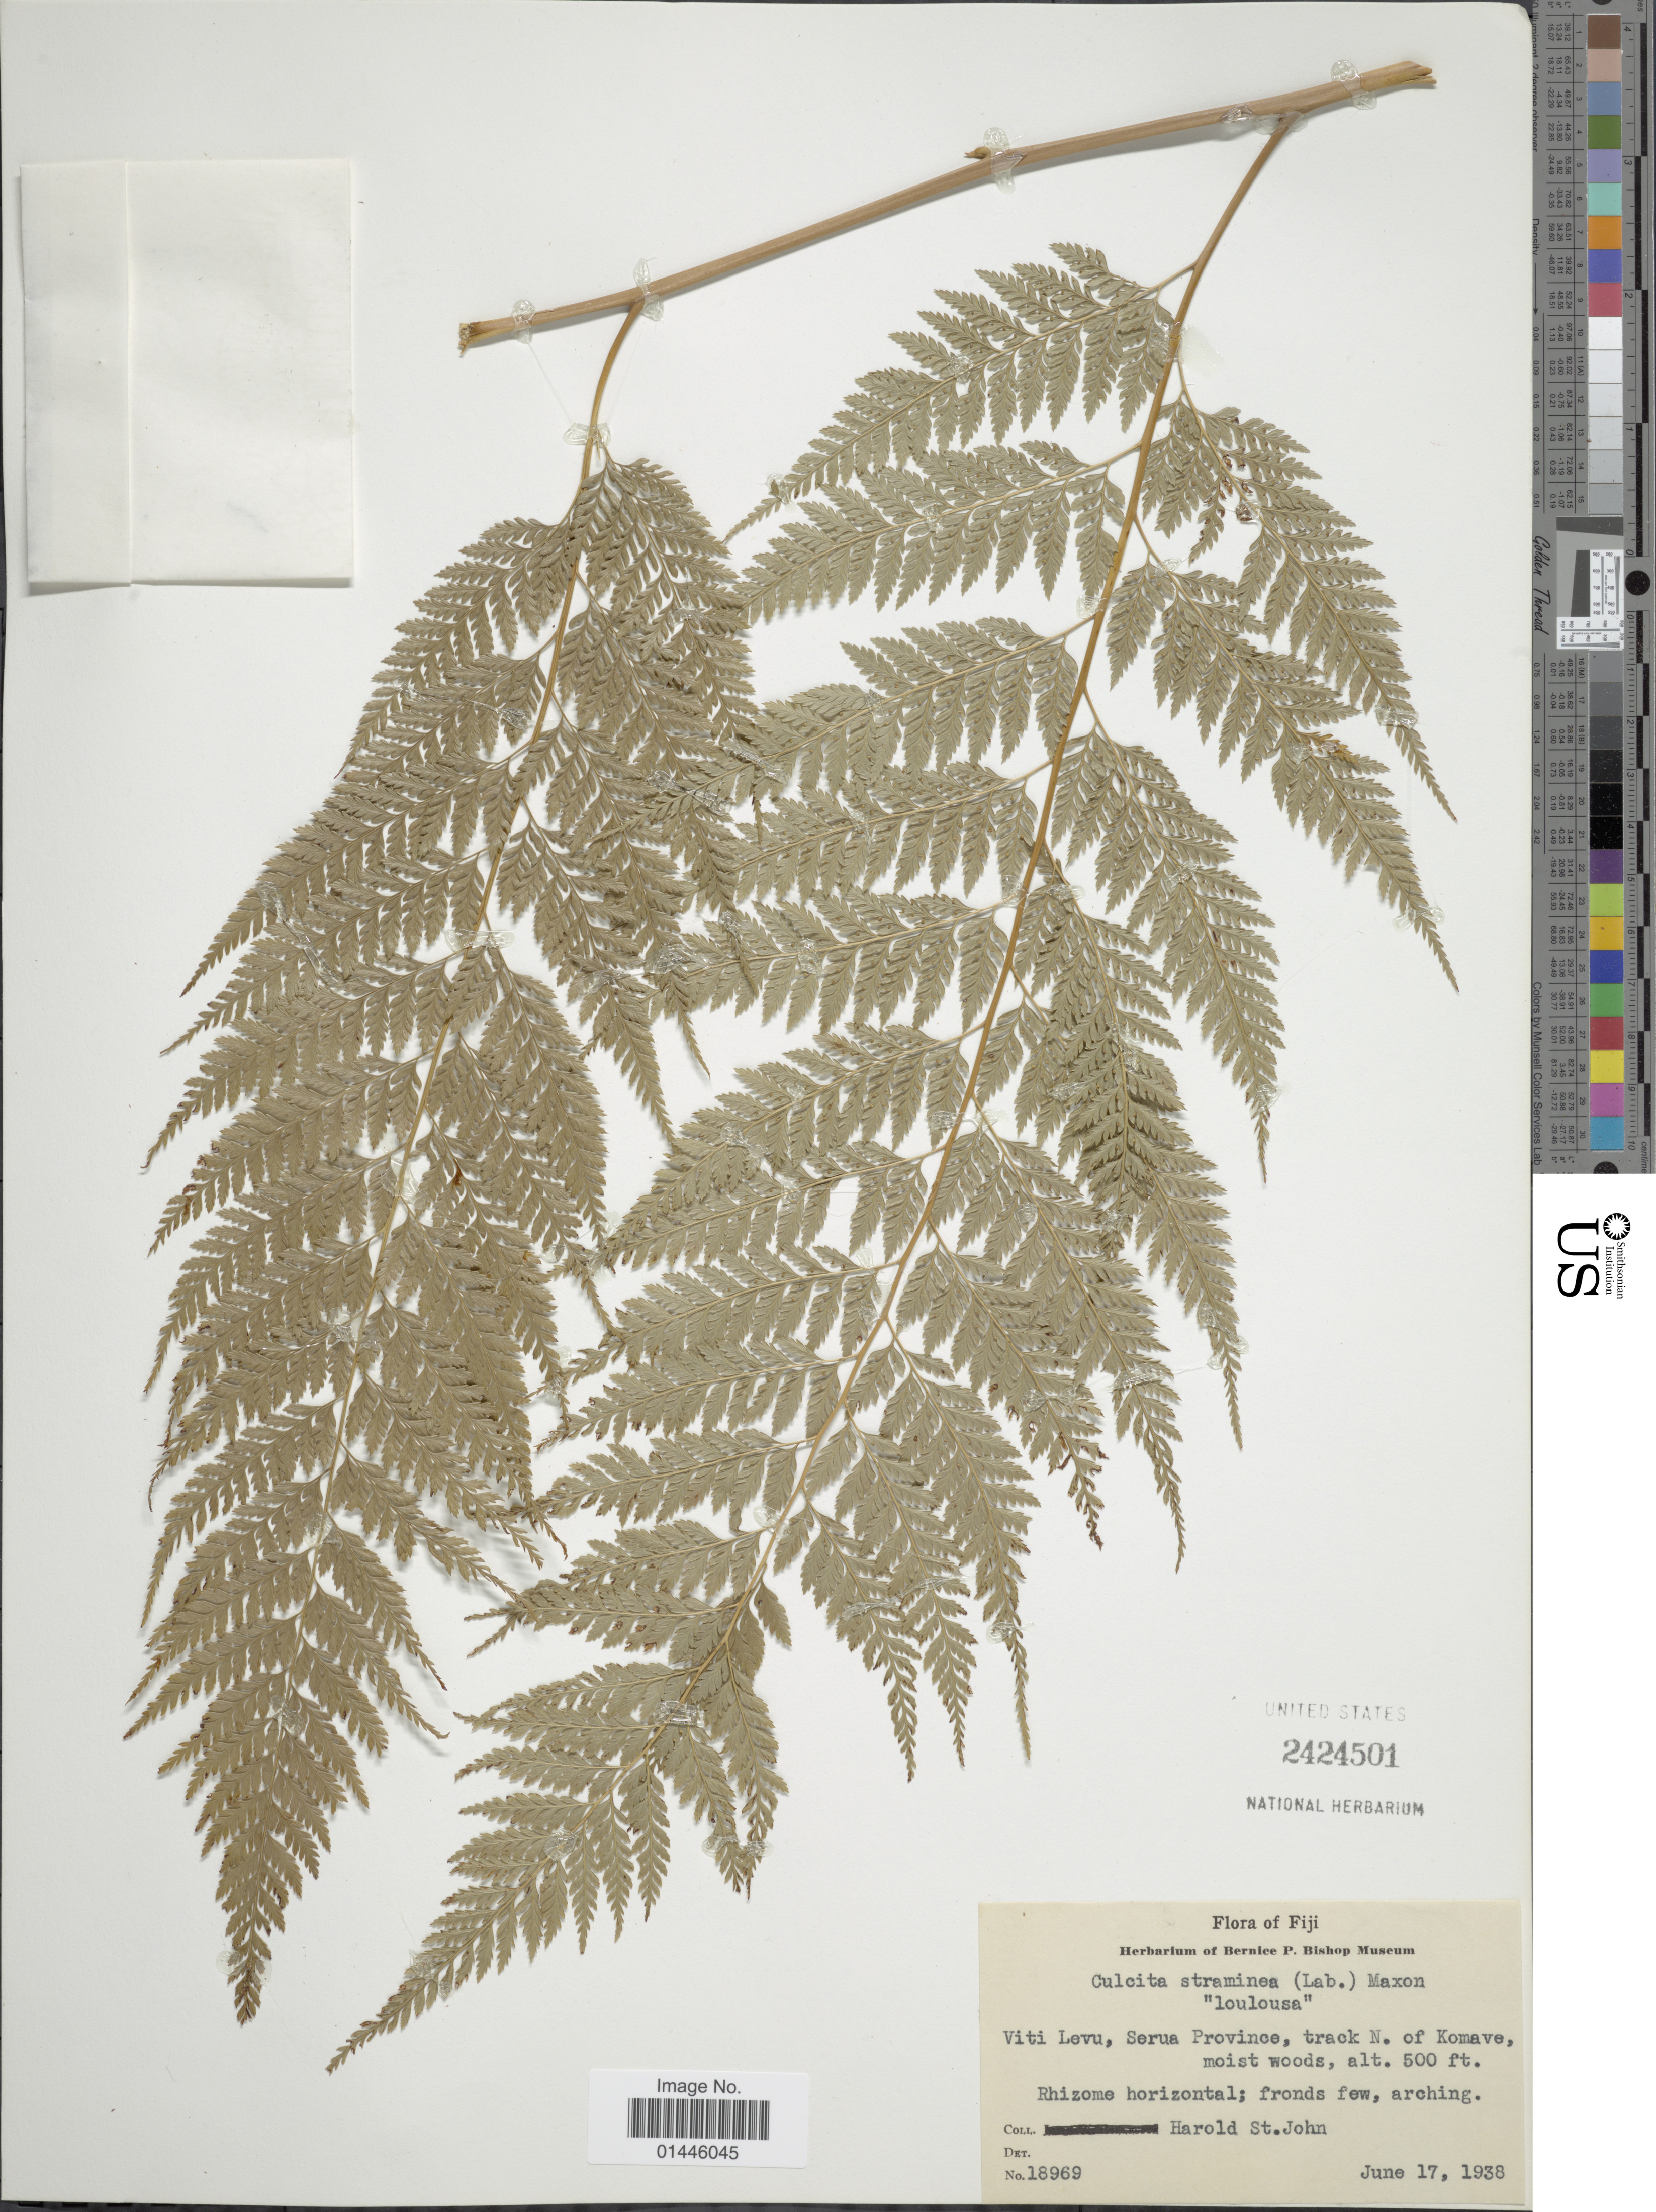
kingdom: Plantae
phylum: Tracheophyta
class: Polypodiopsida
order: Cyatheales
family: Dicksoniaceae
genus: Calochlaena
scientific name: Calochlaena straminea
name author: (Labill.) M.D. Turner & R.A. White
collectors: H. St. John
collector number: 18969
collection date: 1938-06-17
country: Fiji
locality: Viti Levu, Serua Province, track N. of Komave, moist woods.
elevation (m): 152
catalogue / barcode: US 2424501